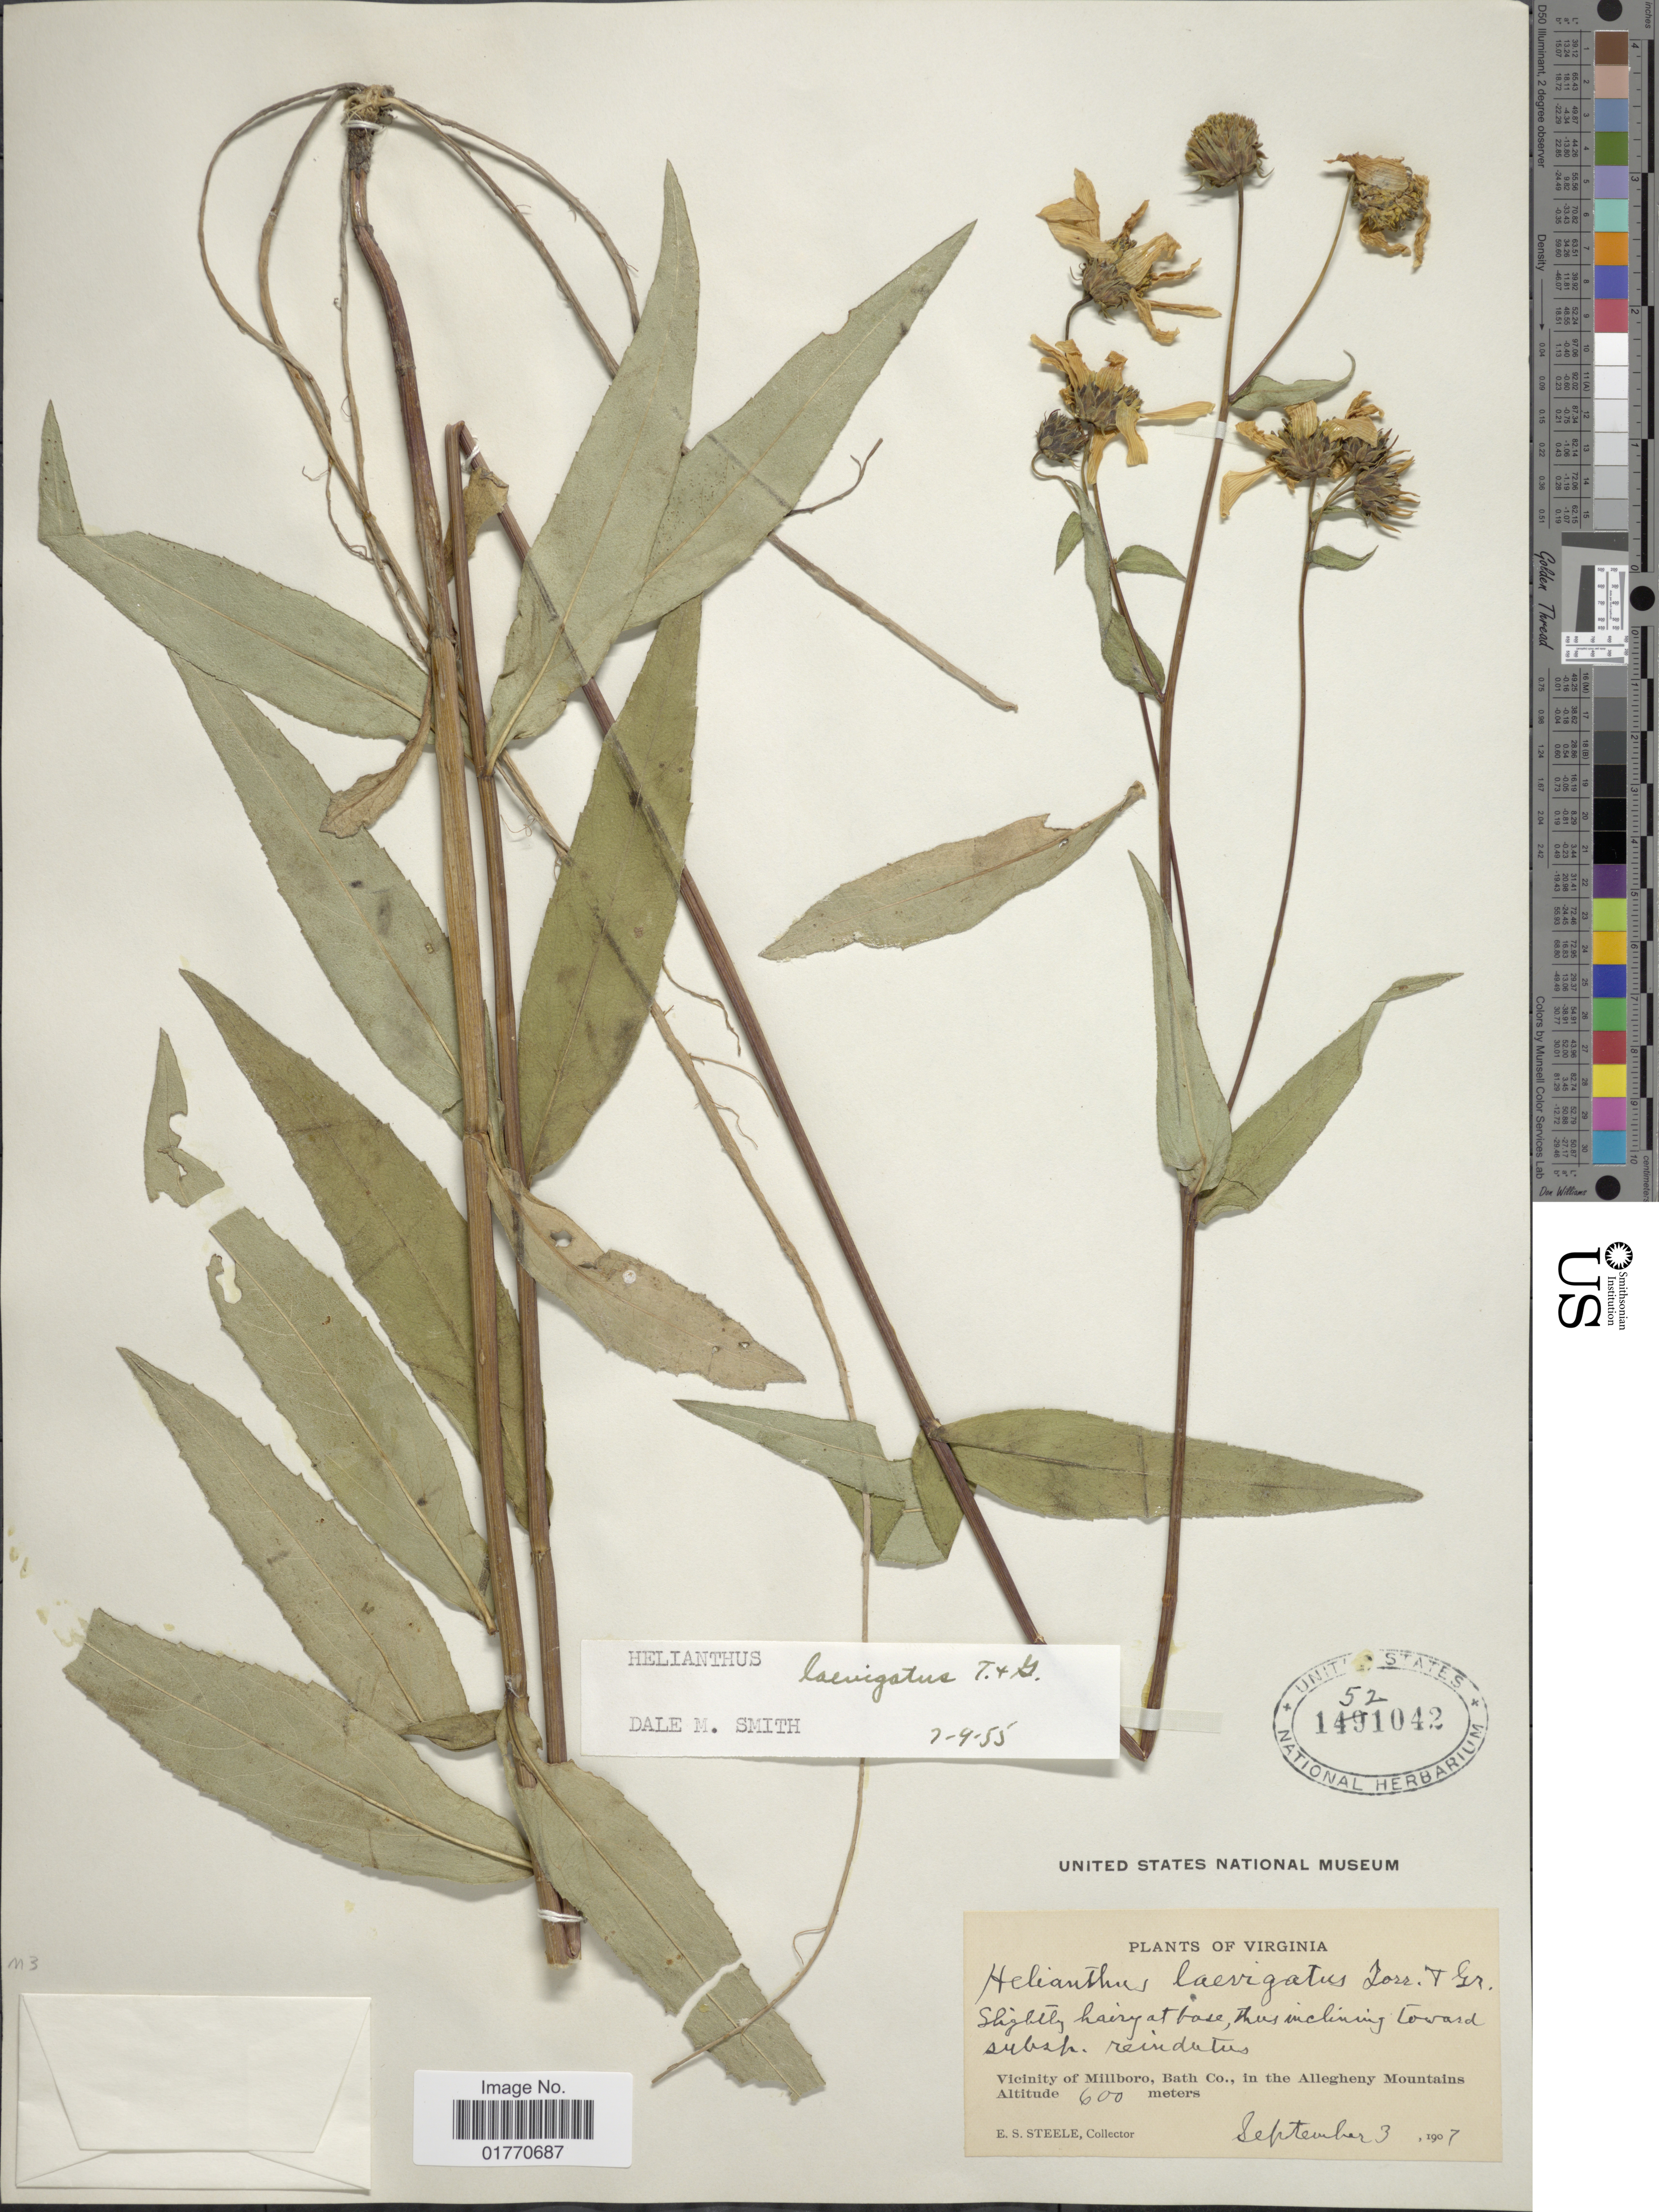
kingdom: Plantae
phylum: Tracheophyta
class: Magnoliopsida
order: Asterales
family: Asteraceae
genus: Helianthus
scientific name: Helianthus laevigatus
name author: Torr. & A. Gray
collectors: E. Steele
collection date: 1907-09-03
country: United States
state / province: Virginia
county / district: Bath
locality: Vicinity of Millboro, Bath Co., in the Allegheny Mountains.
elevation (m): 600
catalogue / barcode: US 1521042